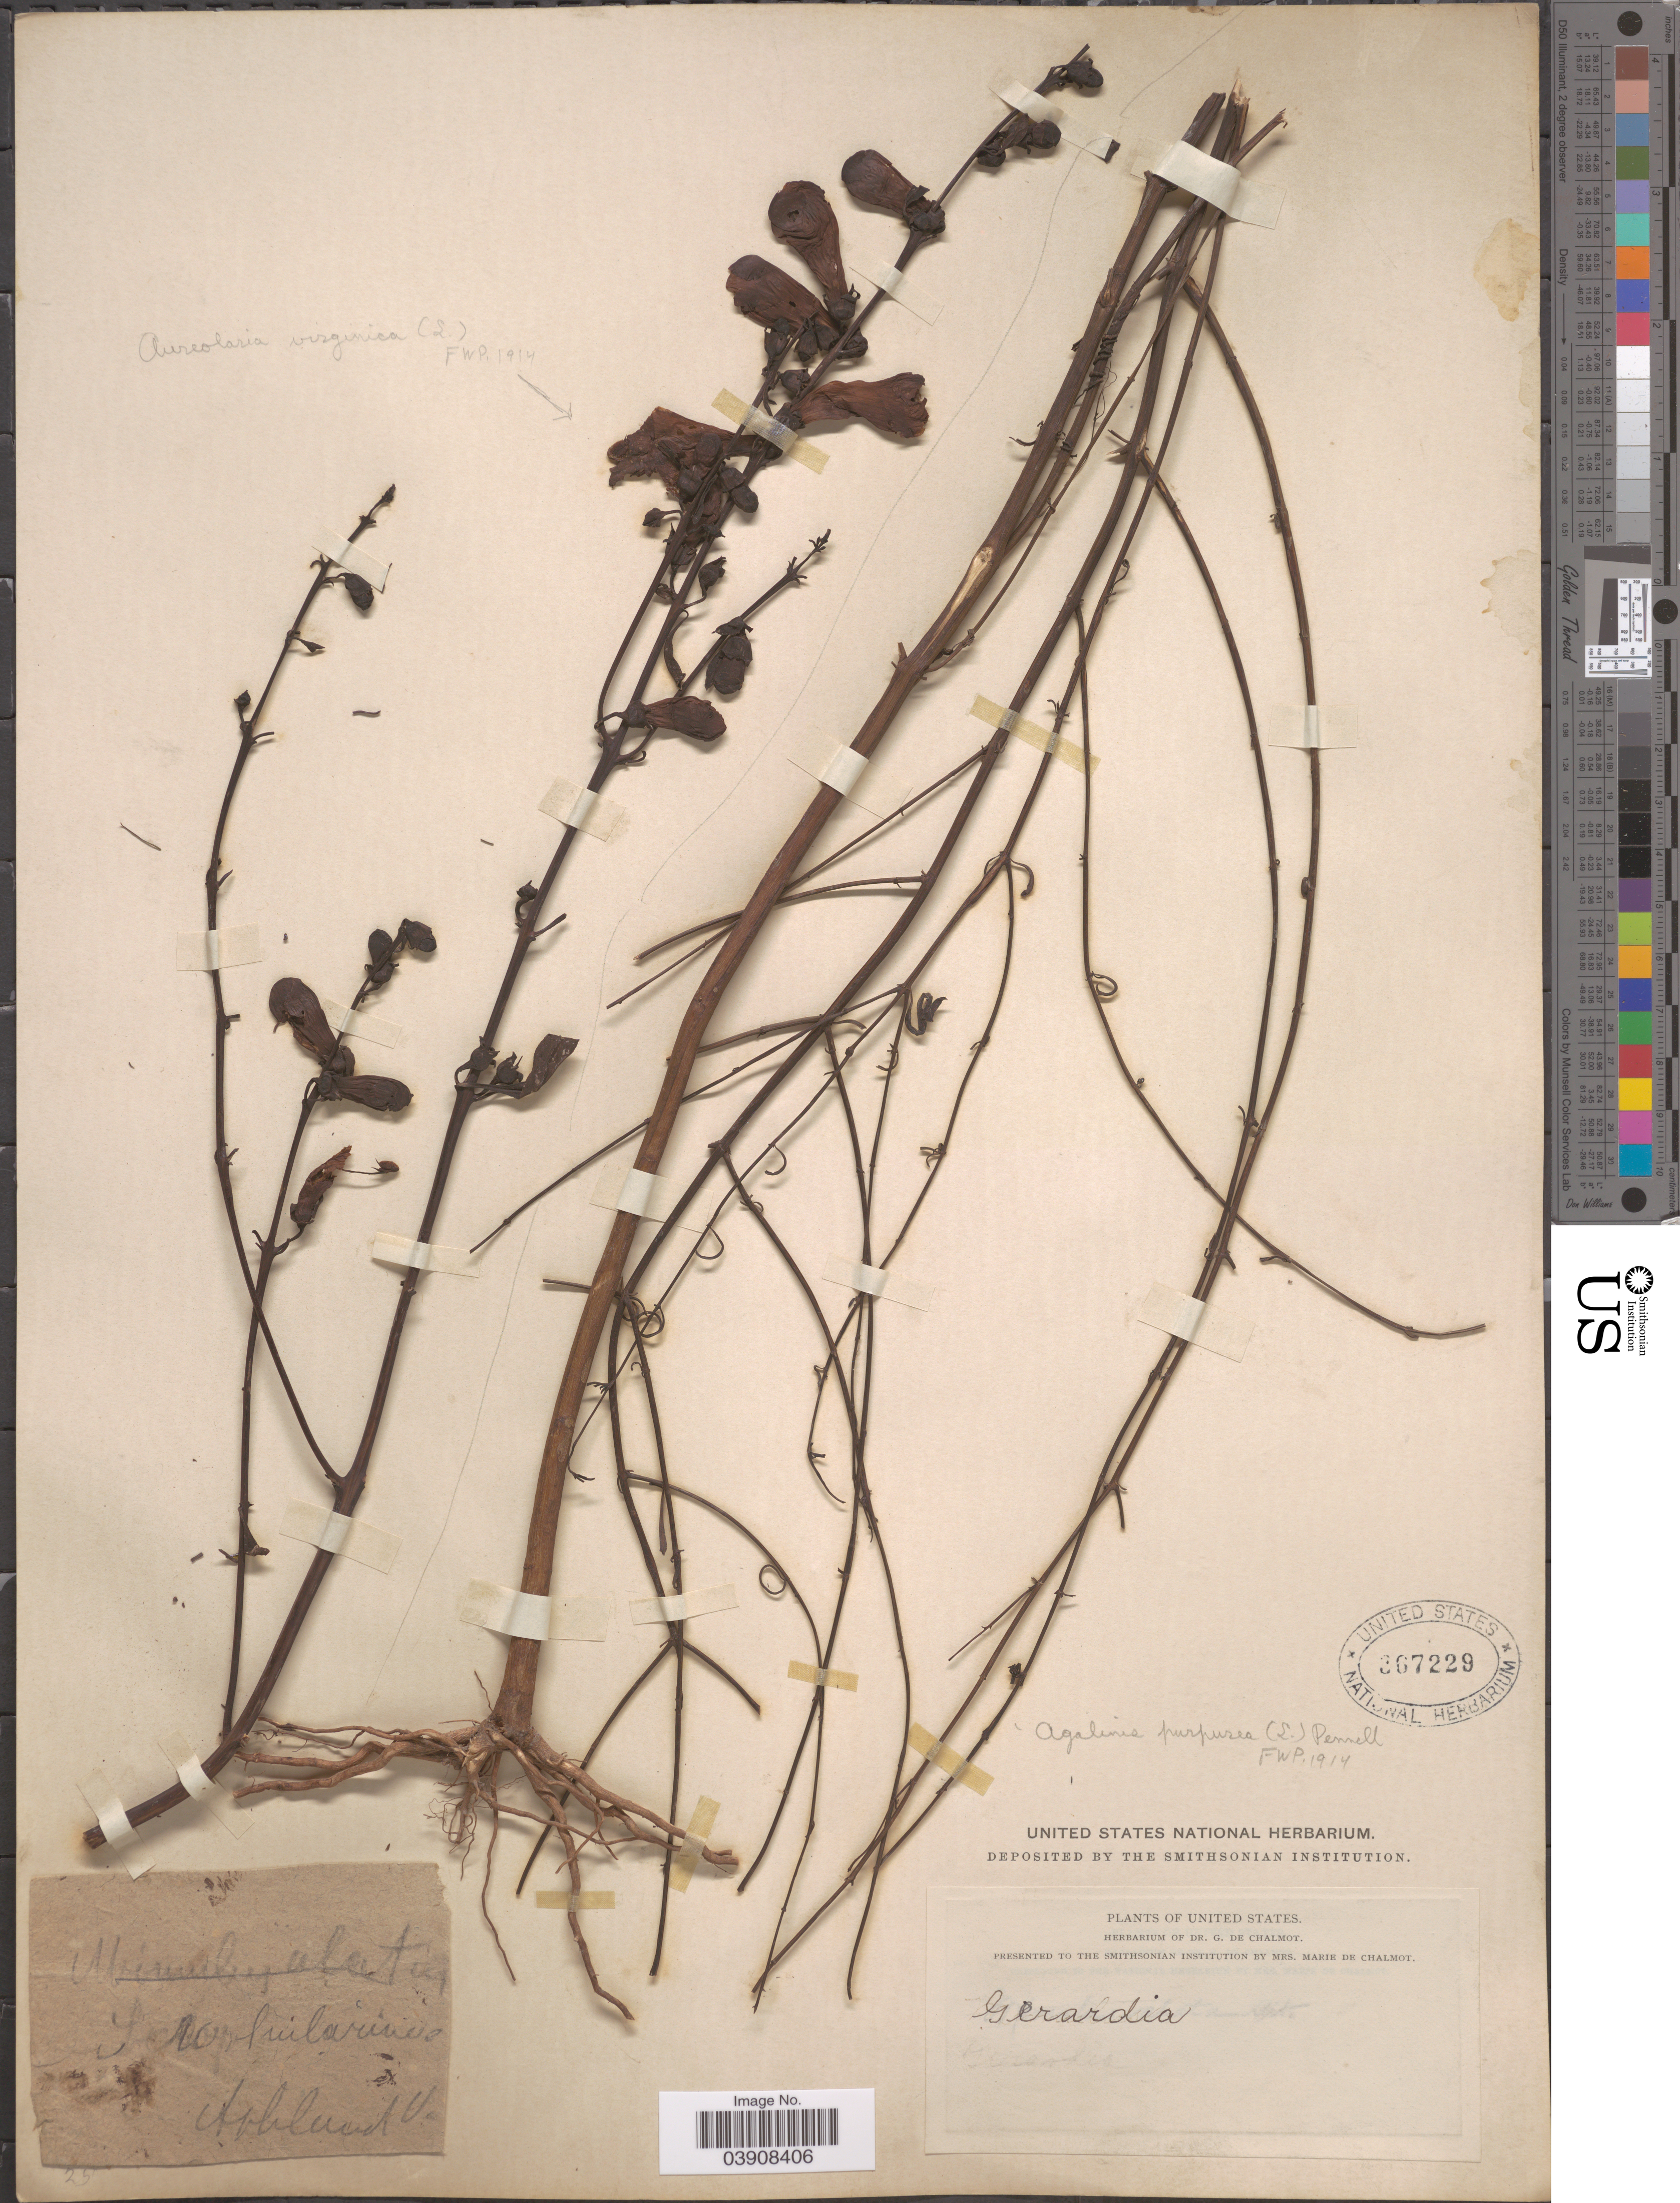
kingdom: Plantae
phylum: Tracheophyta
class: Magnoliopsida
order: Lamiales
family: Orobanchaceae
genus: Agalinis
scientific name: Agalinis purpurea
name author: (L.) Pennell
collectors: G. de Chalmot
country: United States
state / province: Virginia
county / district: Hanover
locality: Ashland.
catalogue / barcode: US 367229